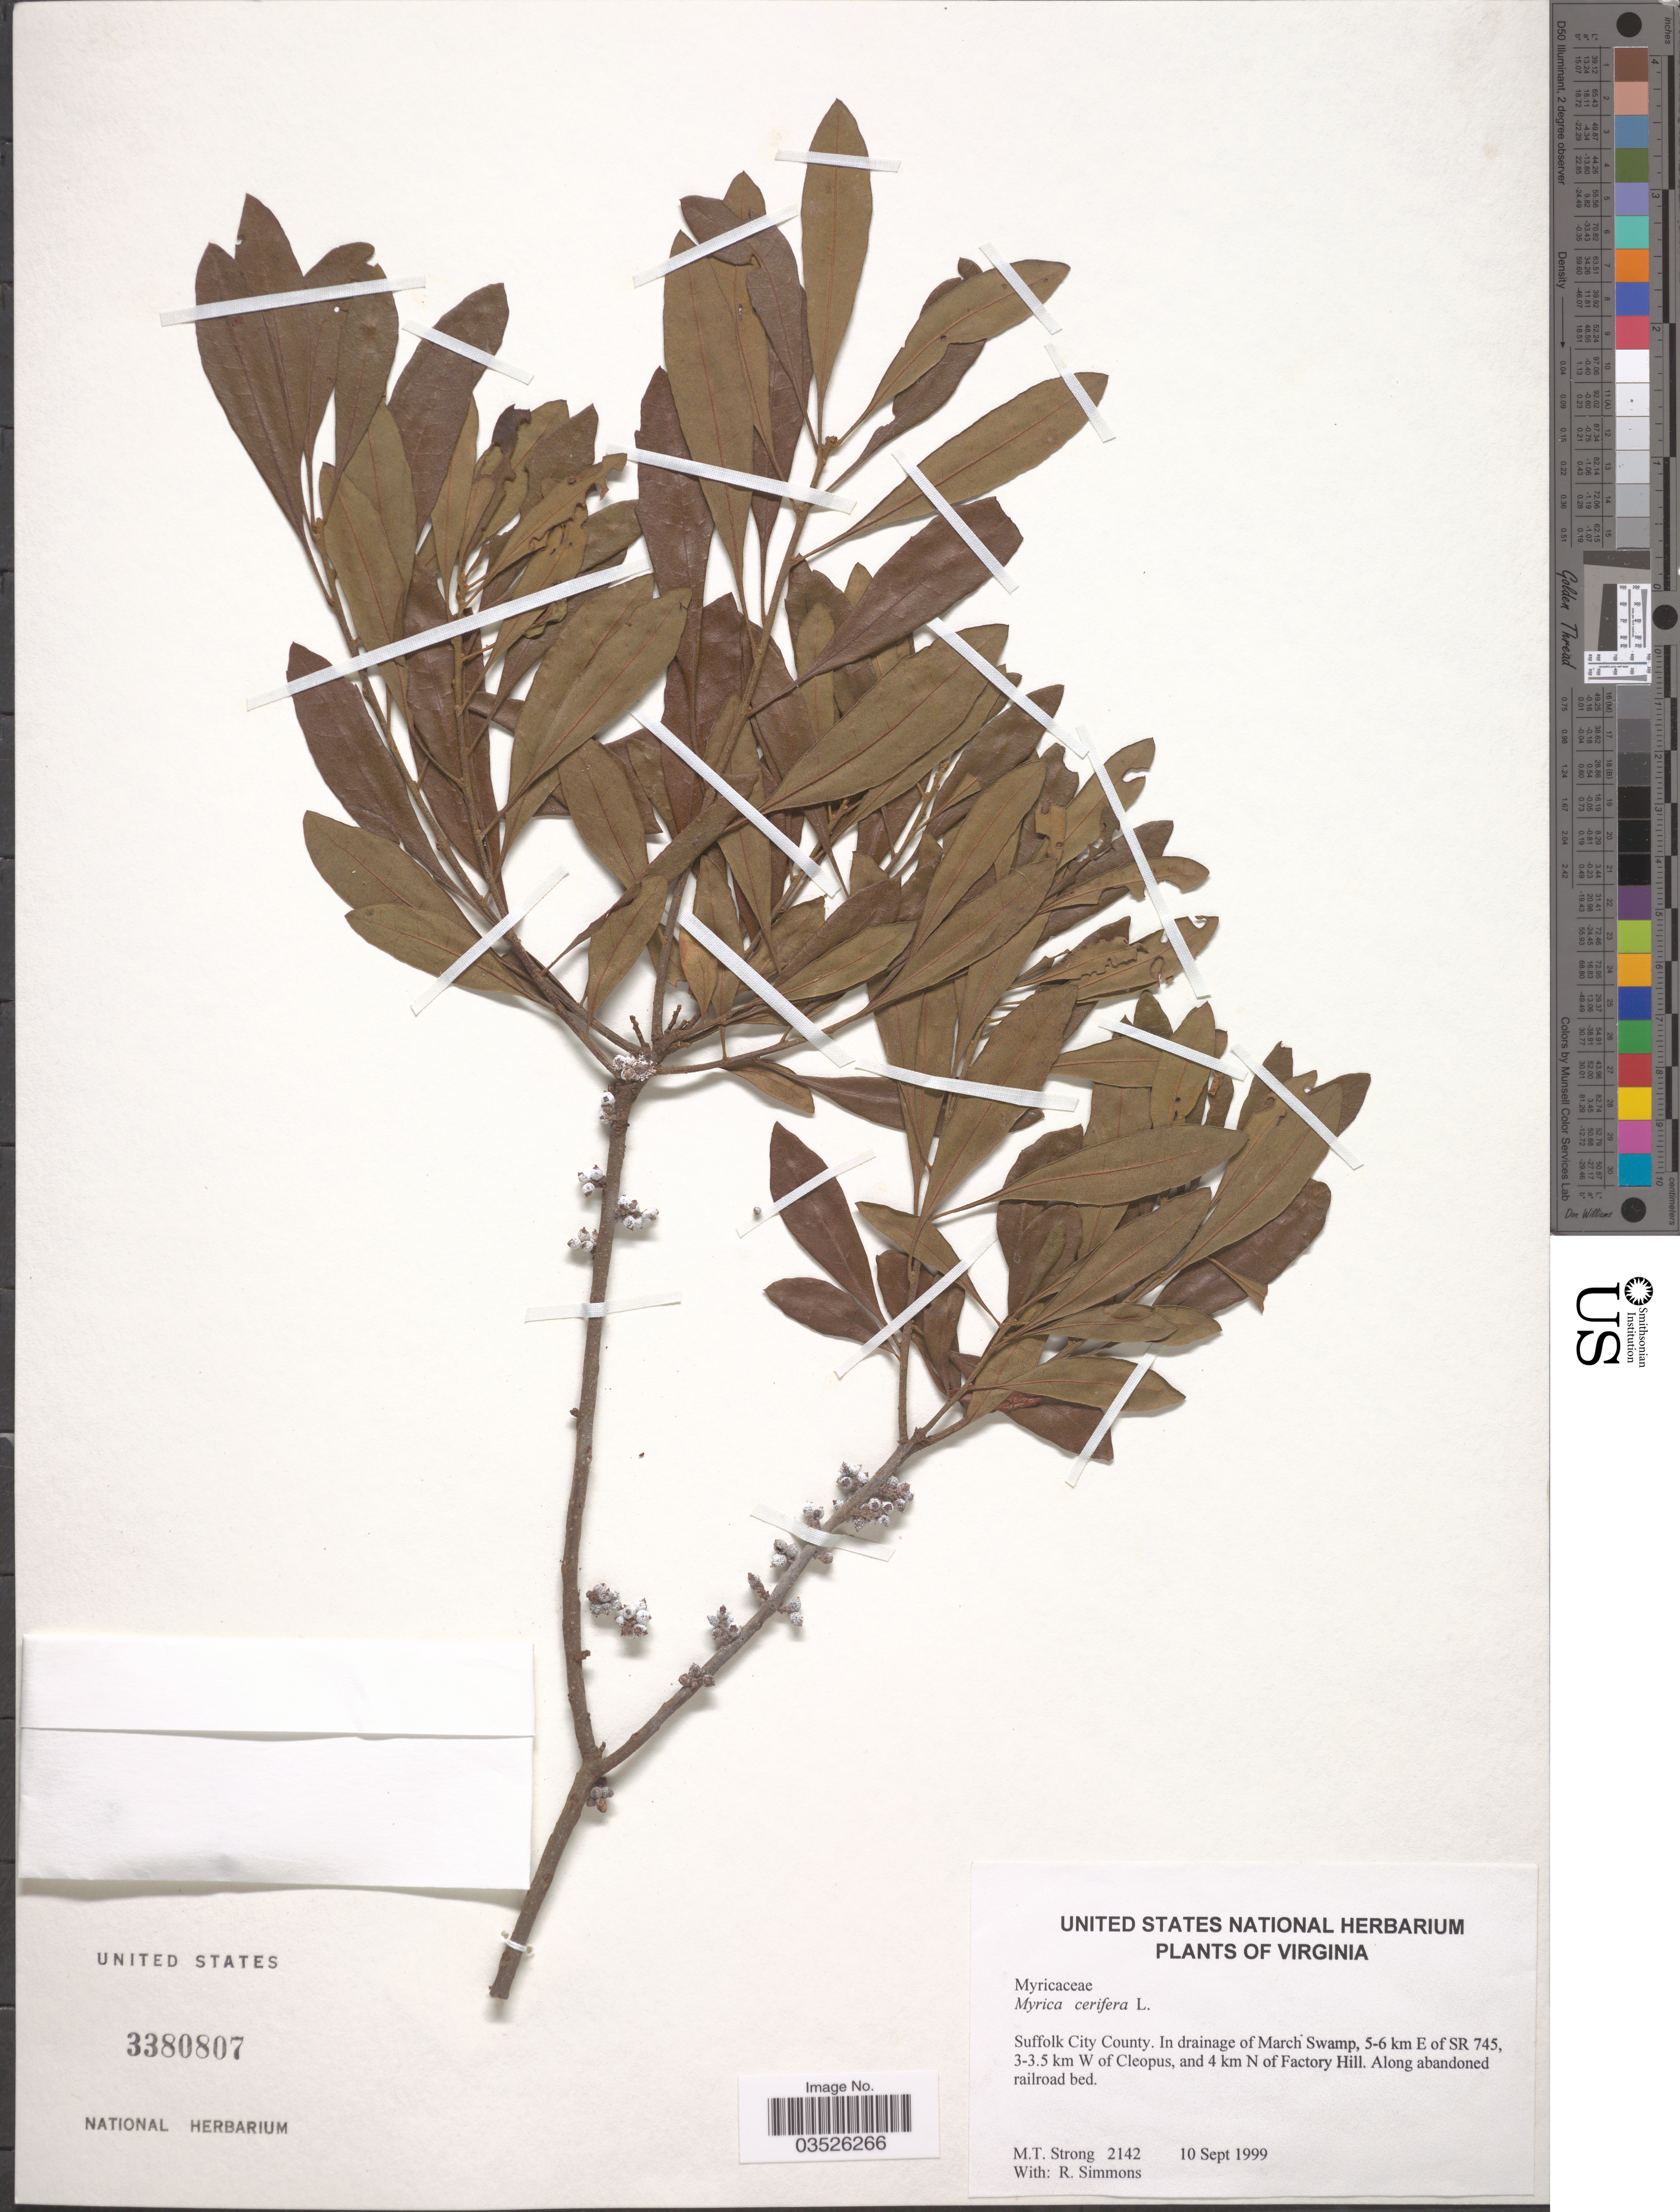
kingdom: Plantae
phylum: Tracheophyta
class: Magnoliopsida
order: Fagales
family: Myricaceae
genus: Morella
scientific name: Morella cerifera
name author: (L.) Small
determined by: Strong, M. T., (US), Smithsonian Institution - National Museum of Natural History (UNITED STATES)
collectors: M. T. Strong & R. Simmons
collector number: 2142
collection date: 1999-09-10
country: United States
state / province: Virginia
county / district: City of Suffolk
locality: Suffolk City County. In drainage of March Swamp, 5-6 km E of SR 745, 3-3.5 km W of Cleopus, and 4 km N of Factory Hill.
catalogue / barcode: US 3380807